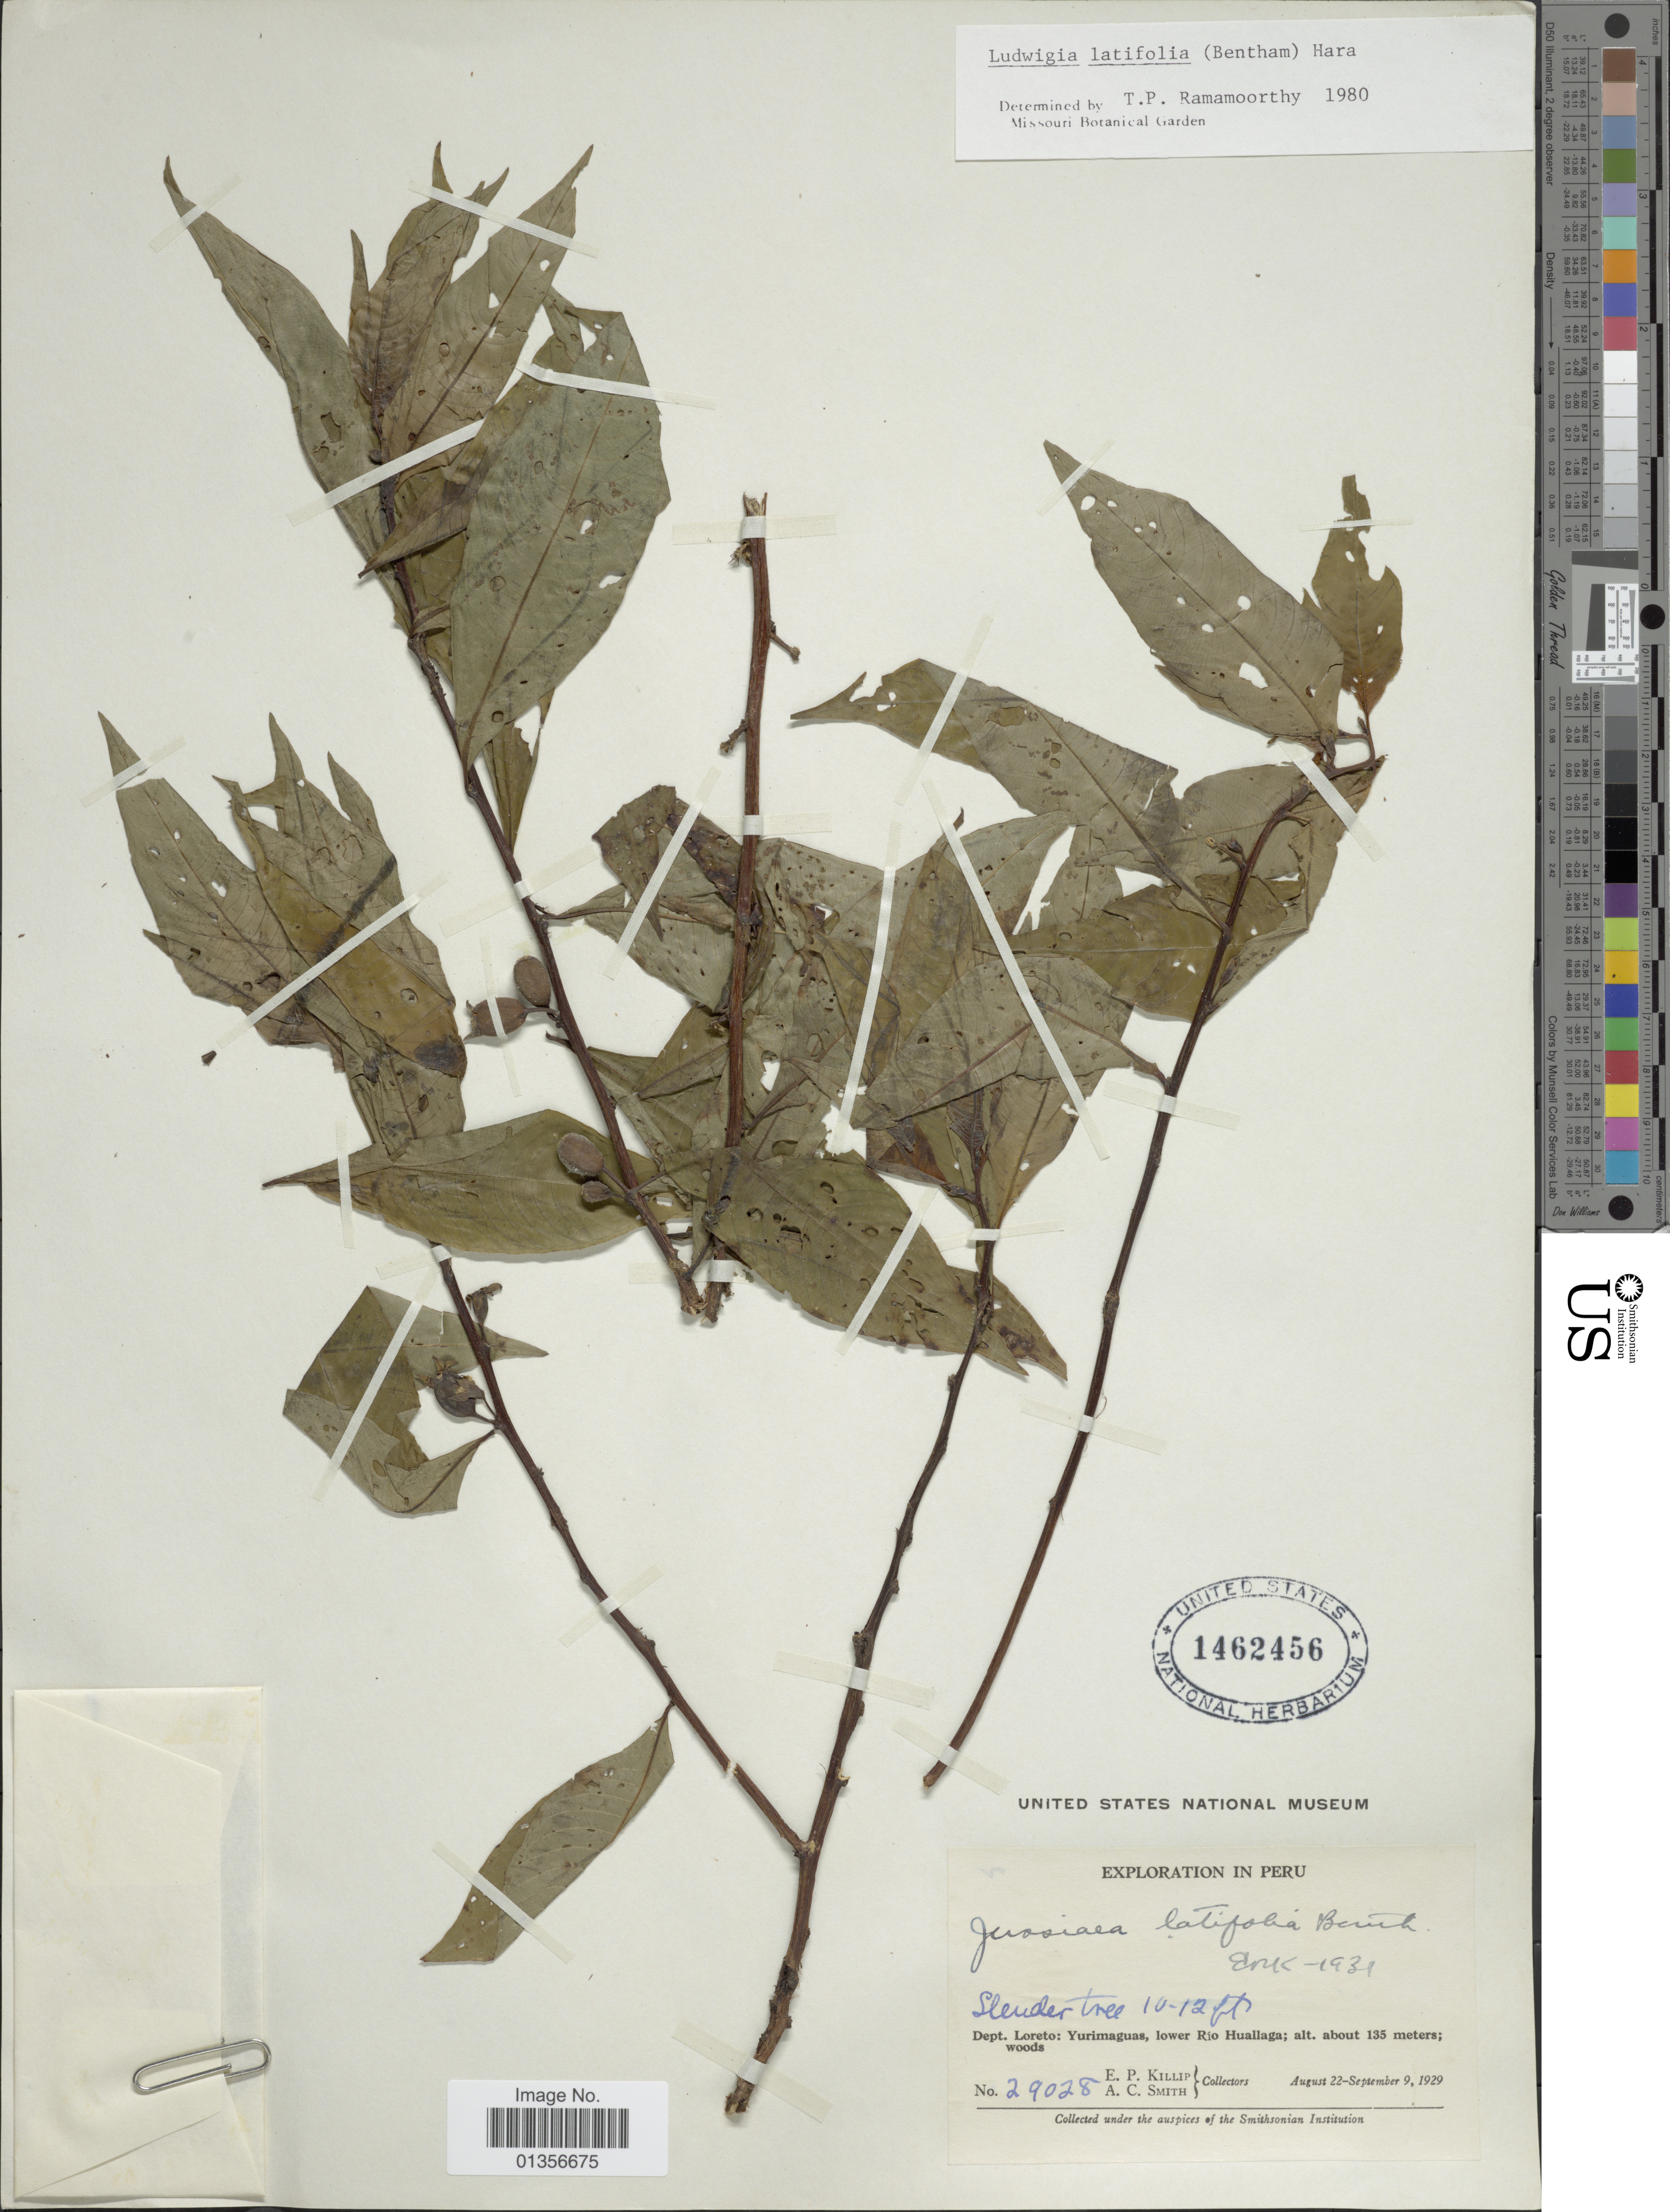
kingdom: Plantae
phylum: Tracheophyta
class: Magnoliopsida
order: Myrtales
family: Onagraceae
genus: Ludwigia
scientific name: Ludwigia latifolia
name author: (Benth.) H. Hara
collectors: E. P. Killip & A. C. Smith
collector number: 29028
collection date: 1929-08-22/1929-09-09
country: Peru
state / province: Loreto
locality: Yurimaguas, lower Río Huallaga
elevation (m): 135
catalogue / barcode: US 1462456